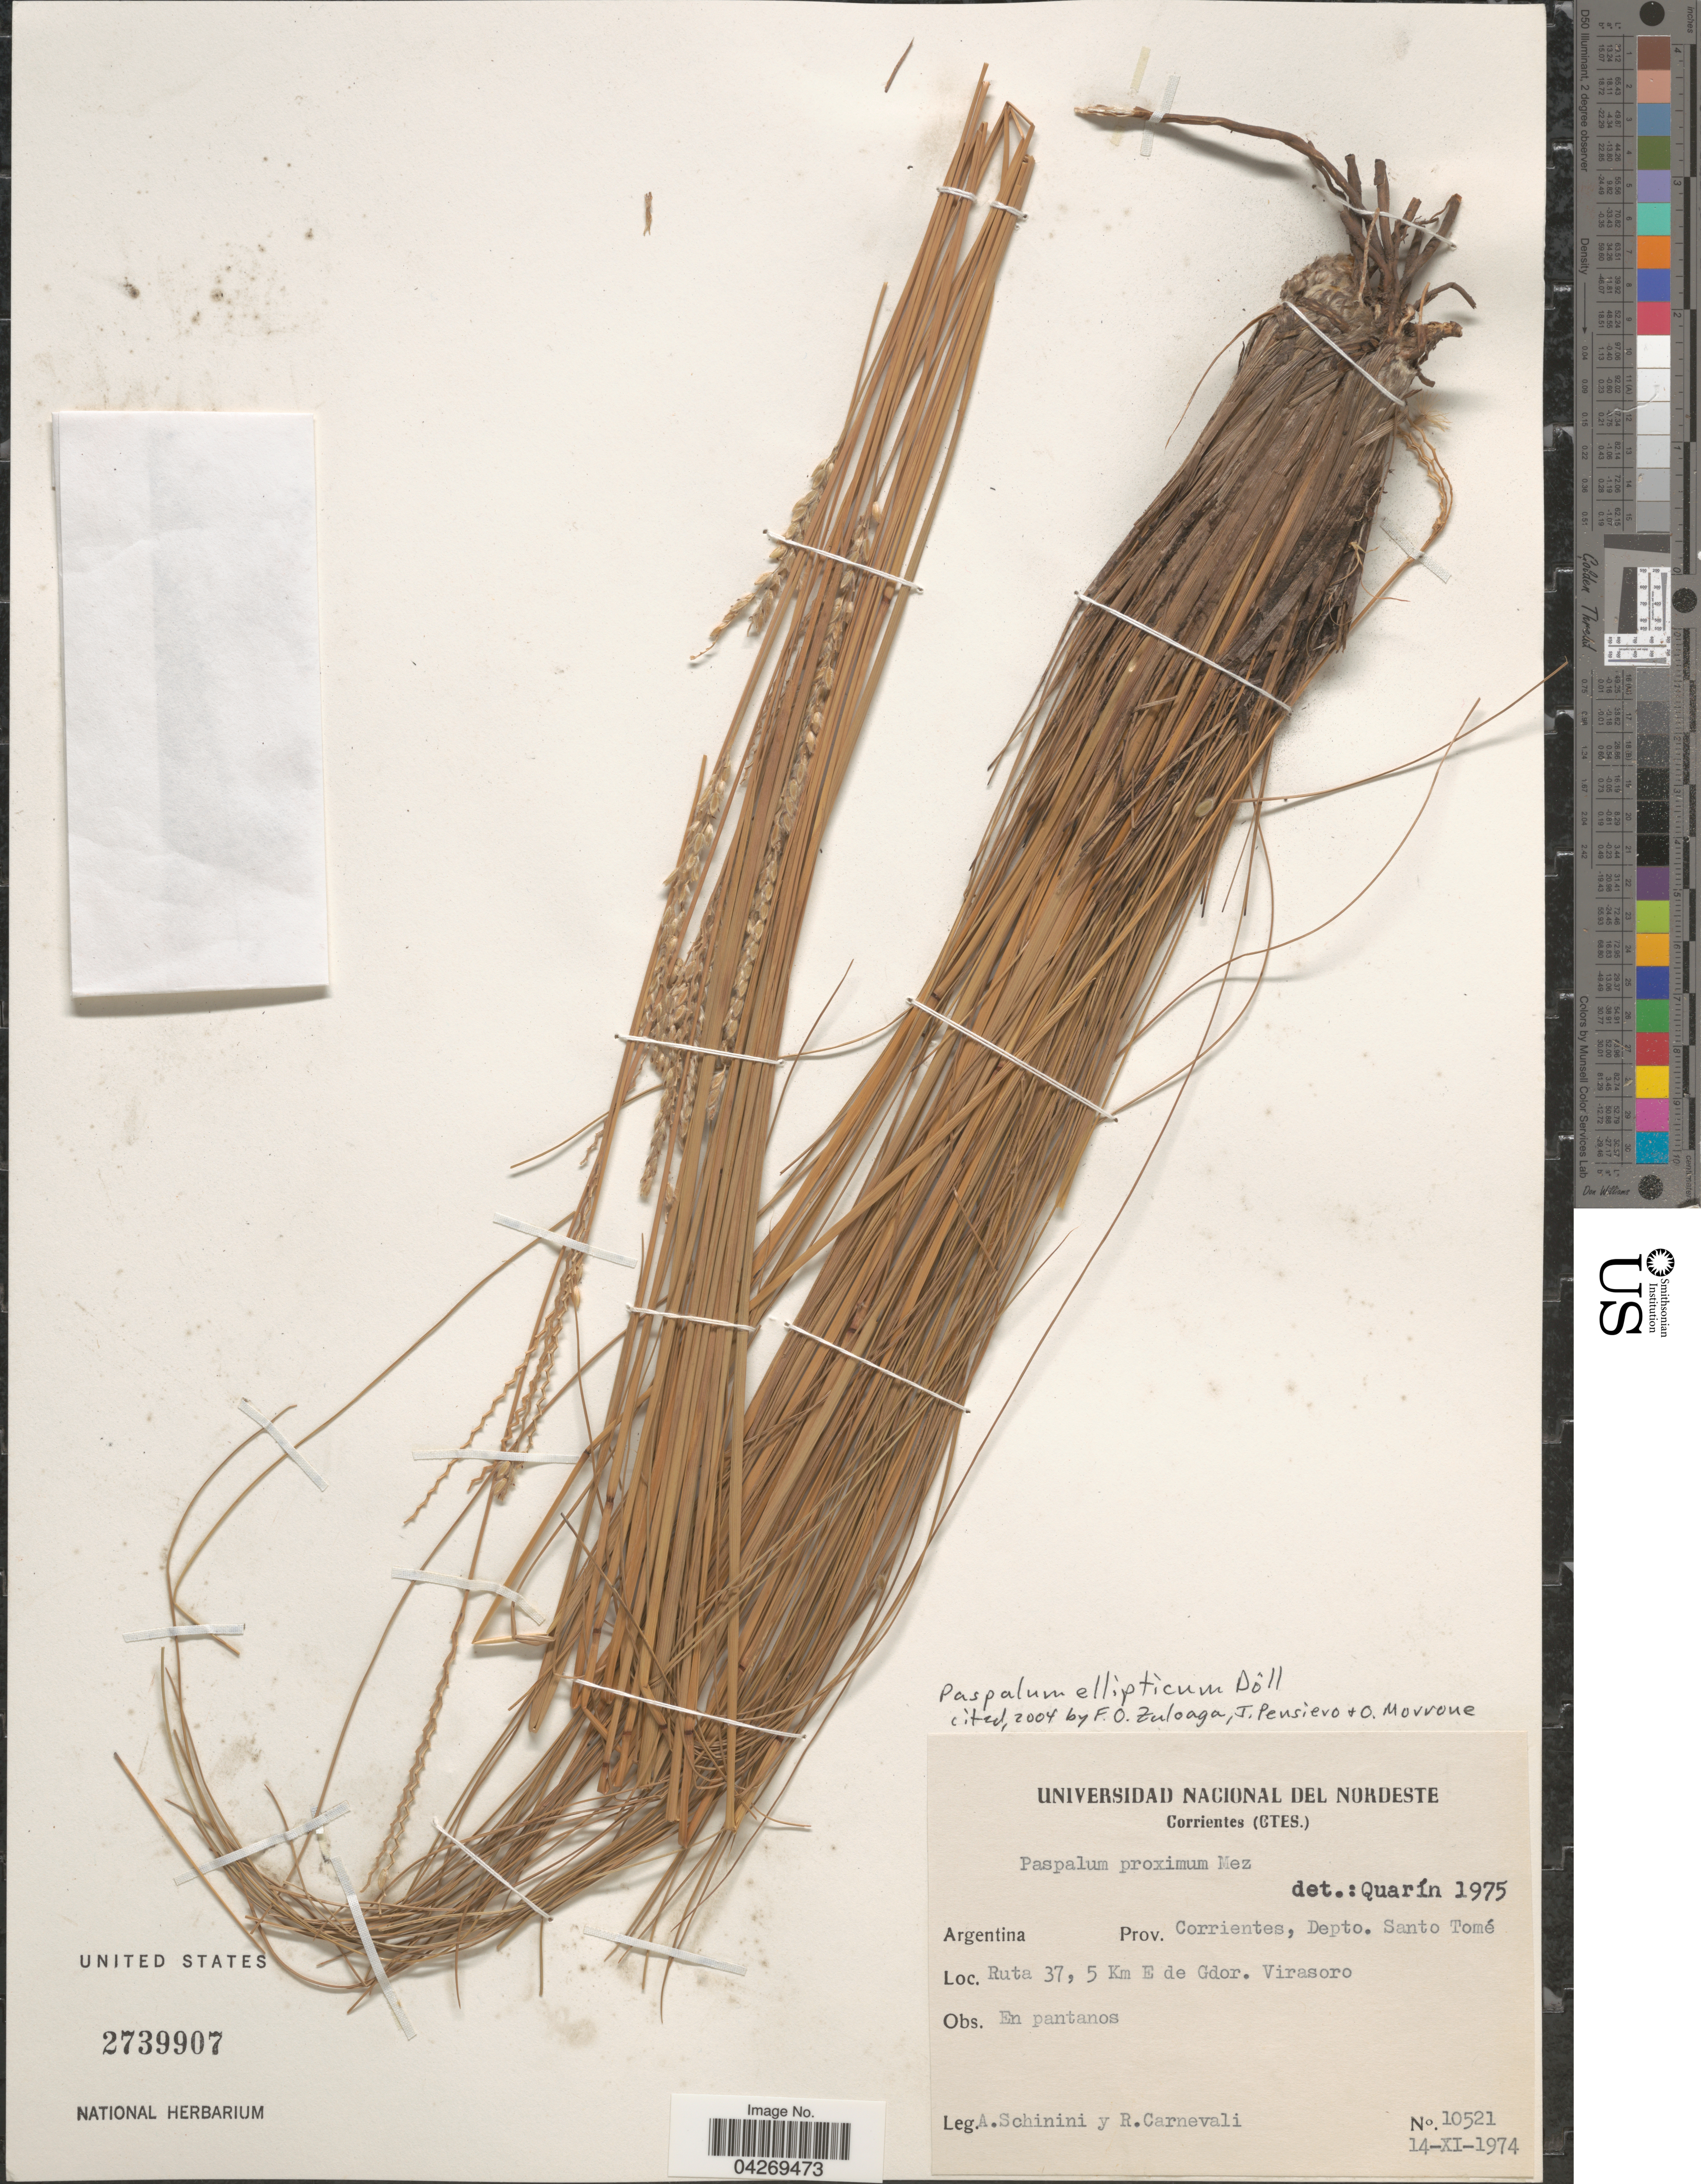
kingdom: Plantae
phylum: Tracheophyta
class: Liliopsida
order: Poales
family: Poaceae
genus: Paspalum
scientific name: Paspalum ellipticum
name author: Döll in Mart.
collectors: A. Schinini & R. Carnevali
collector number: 10521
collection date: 1974-11-14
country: Argentina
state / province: Corrientes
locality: Depto. Santo Tomé. Ruta 37, 5 Km E de Gdor. Virasoro.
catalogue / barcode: US 2739907